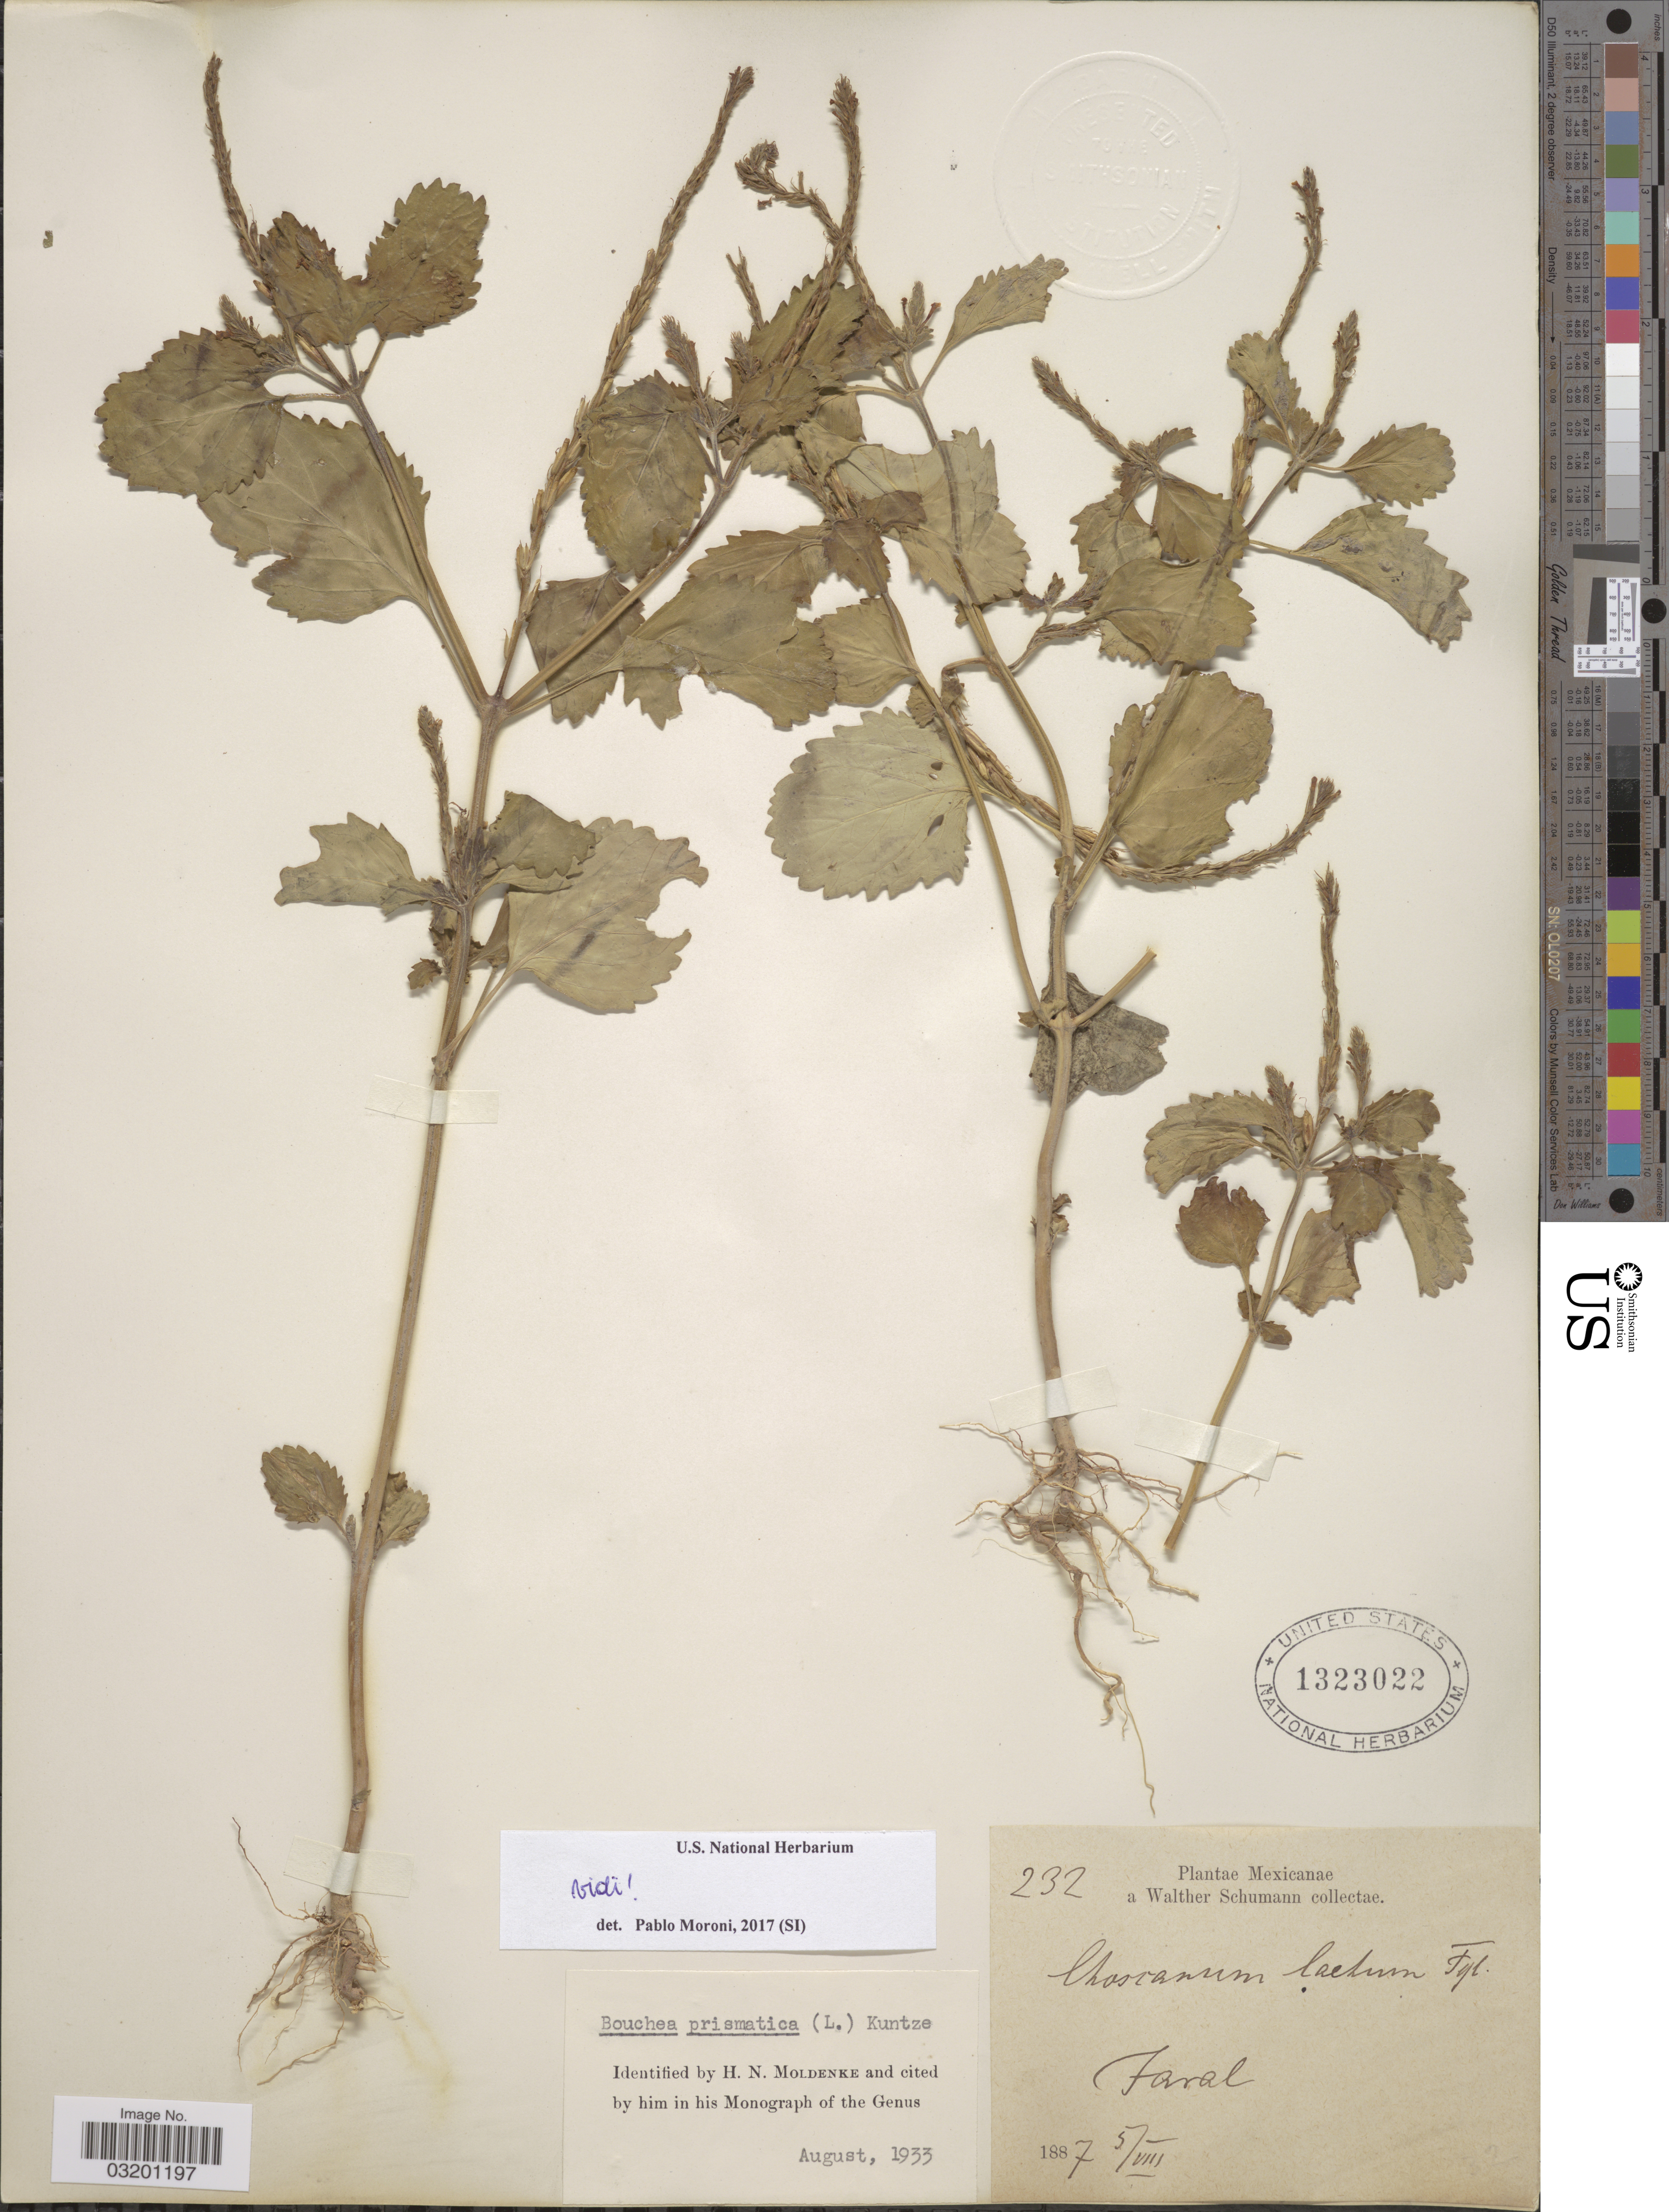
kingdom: Plantae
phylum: Tracheophyta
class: Magnoliopsida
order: Lamiales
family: Verbenaceae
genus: Bouchea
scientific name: Bouchea prismatica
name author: (L.) Kuntze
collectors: W. Schumann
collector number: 232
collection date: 1887-08-05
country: Mexico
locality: Jaral.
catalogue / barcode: US 1323022